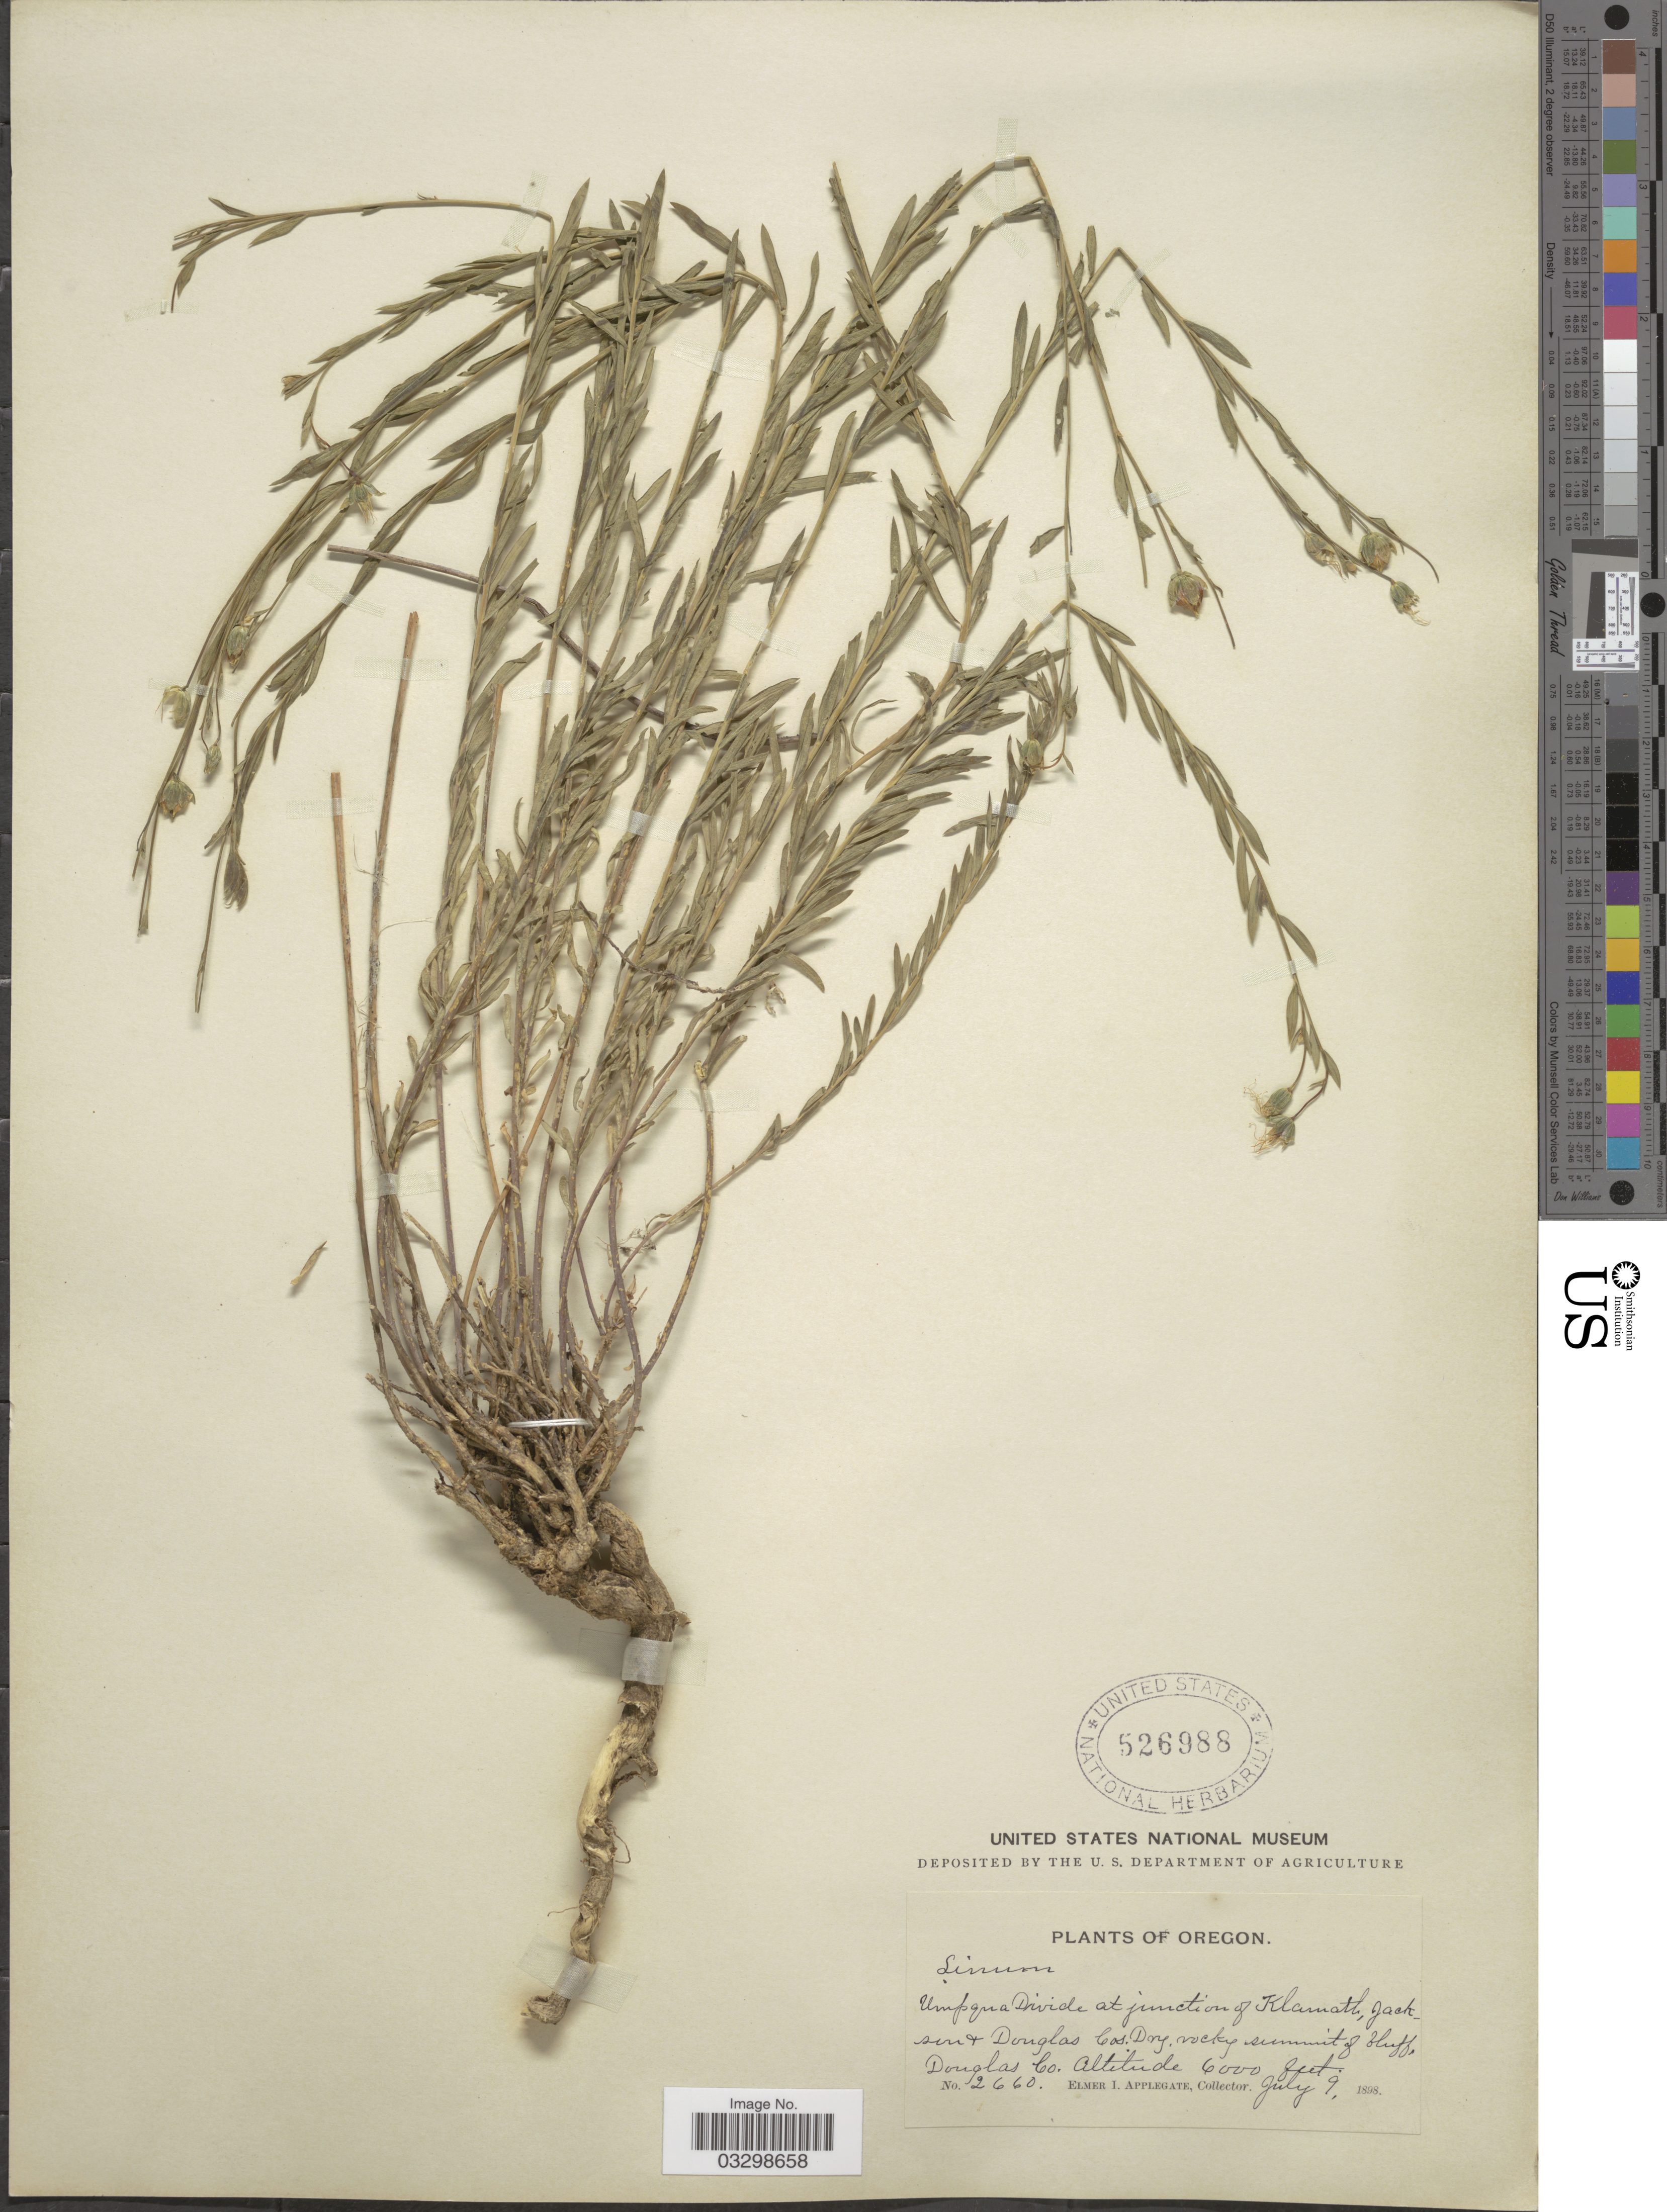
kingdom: Plantae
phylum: Tracheophyta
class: Magnoliopsida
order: Malpighiales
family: Linaceae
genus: Linum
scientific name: Linum lewisii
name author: Pursh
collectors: E. I. Applegate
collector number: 2660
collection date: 1898-07-09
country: United States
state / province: Oregon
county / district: Douglas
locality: Umpqua Divide at junction of Klamath, Jackson + Douglas Cos. Douglas Co.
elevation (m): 1829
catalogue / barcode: US 526988